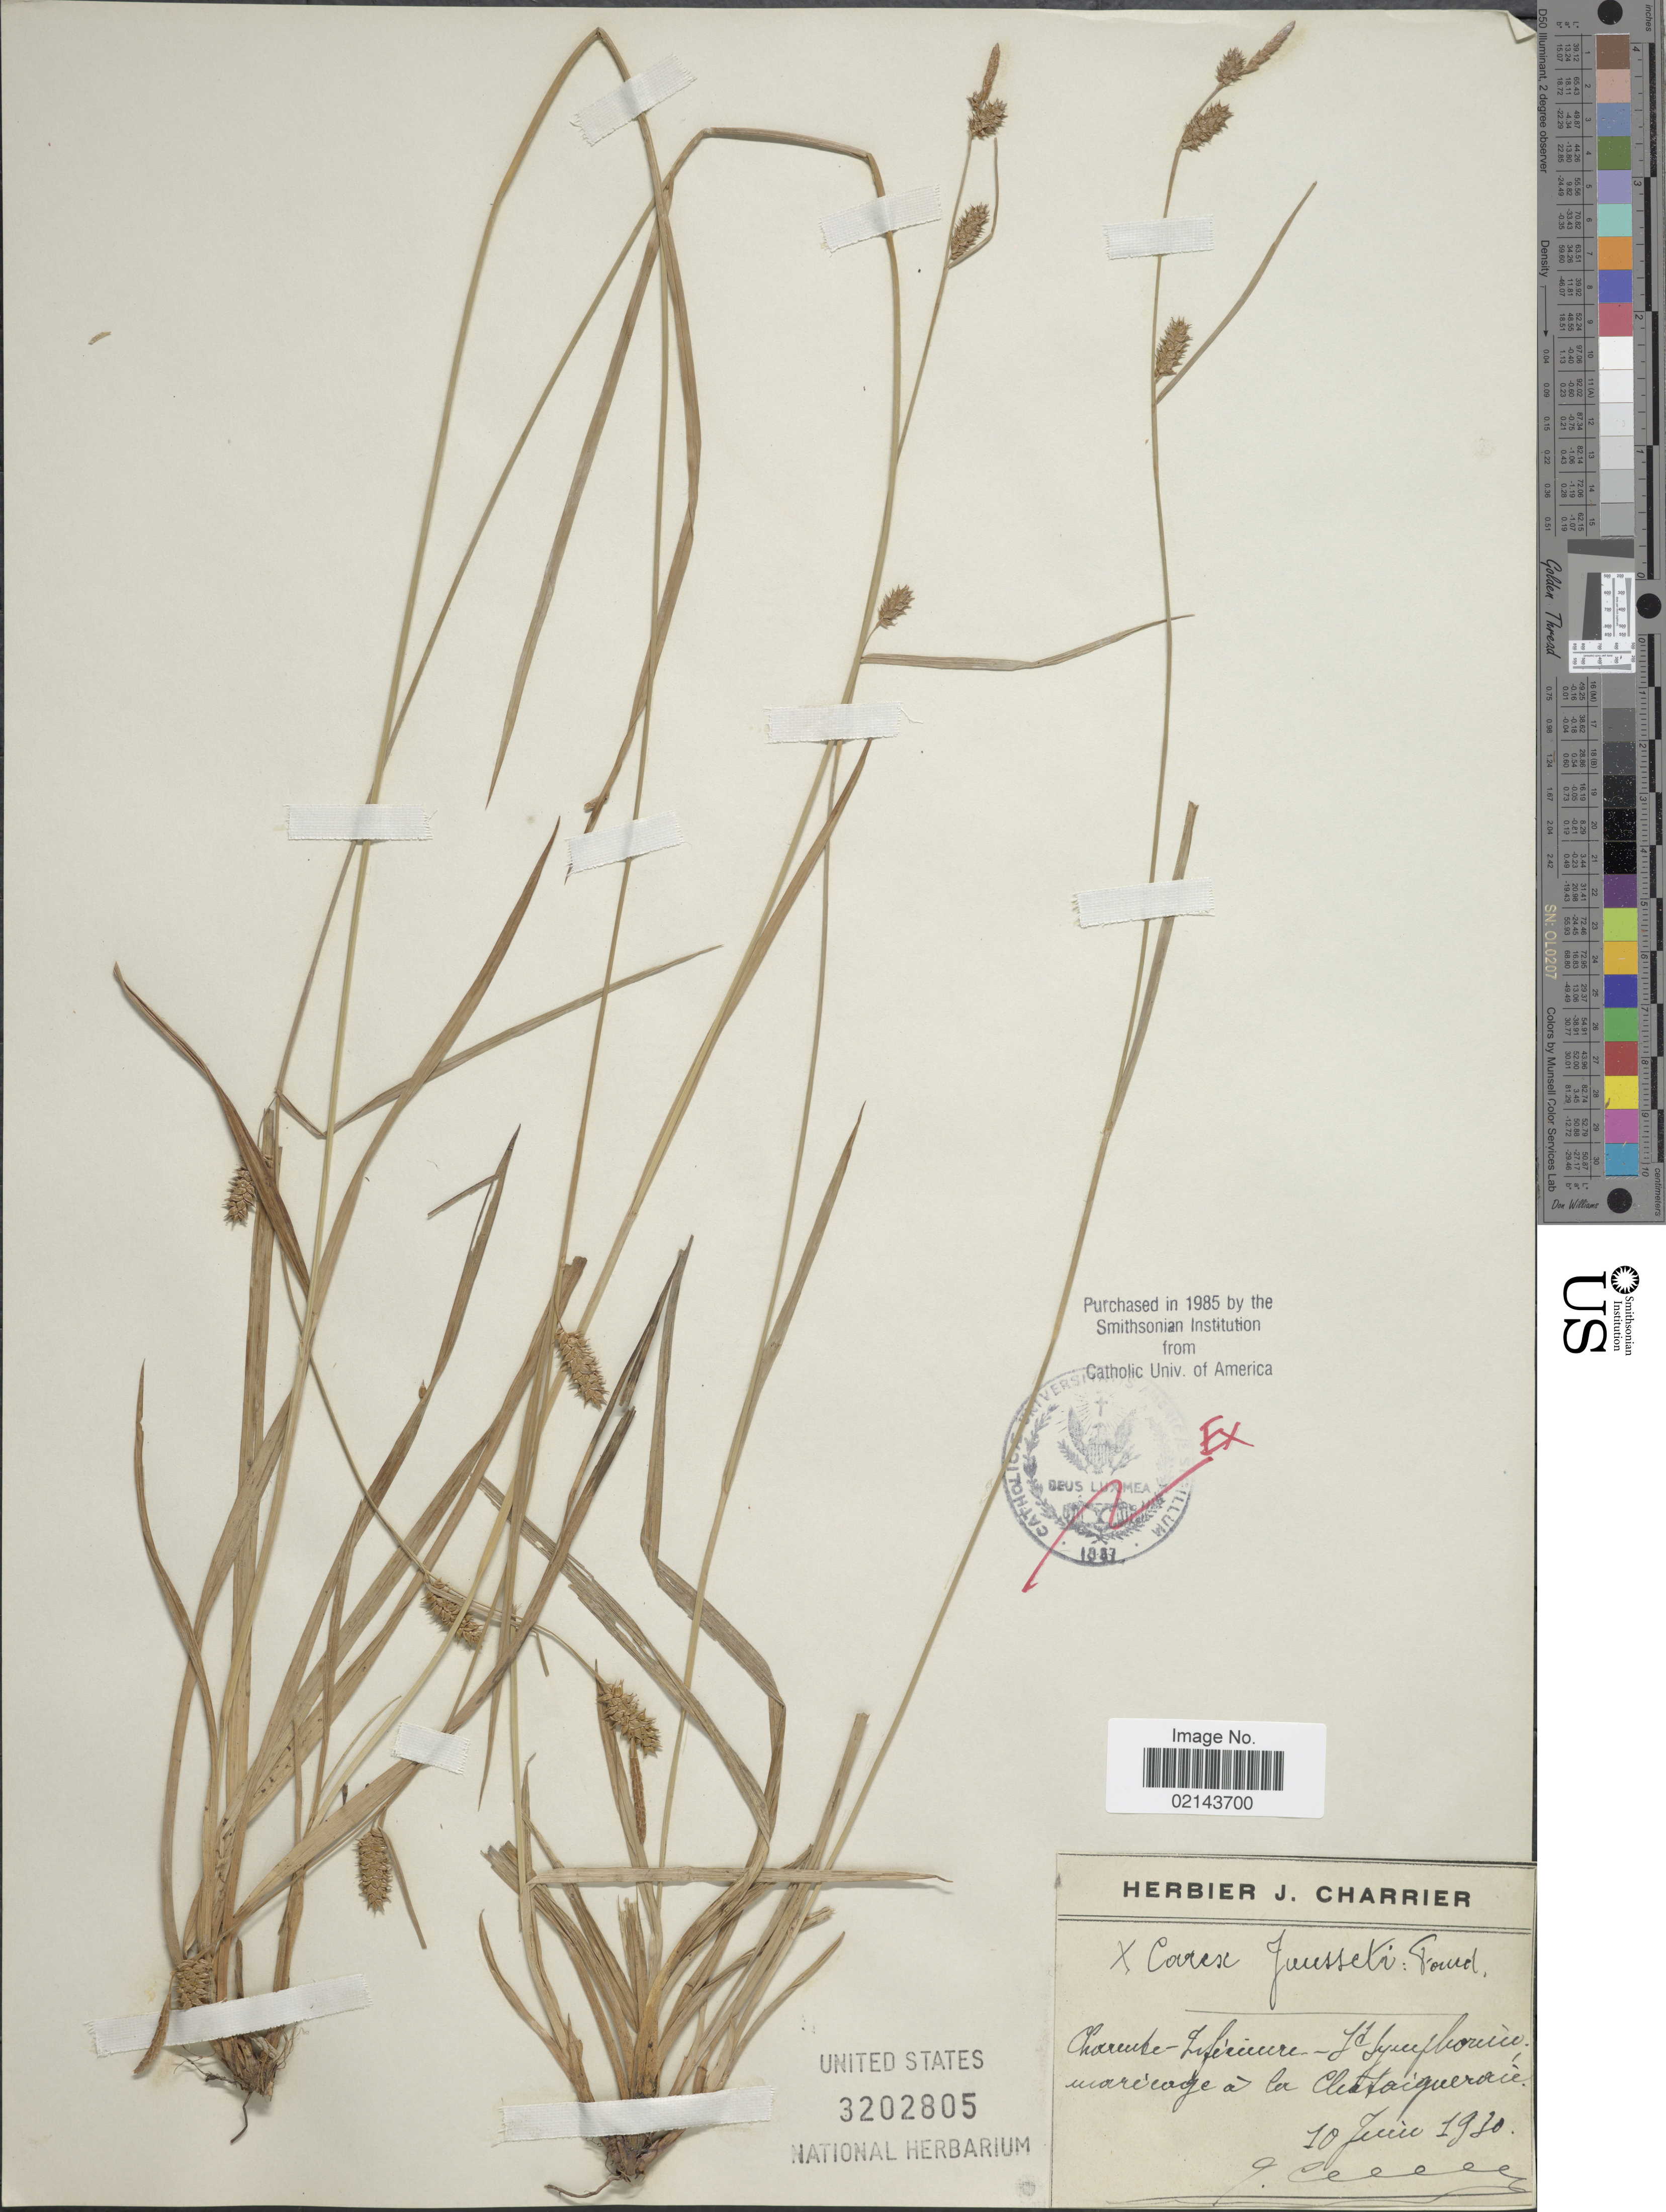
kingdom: Plantae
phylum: Tracheophyta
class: Liliopsida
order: Poales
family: Cyperaceae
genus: Carex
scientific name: Carex sp.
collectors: J. Charrier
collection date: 1930-06-10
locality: Charente-Inferieure-St Lyceeflcoreuce mariage a la Cleocaiqueraice [interpreted]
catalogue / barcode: US 3202805